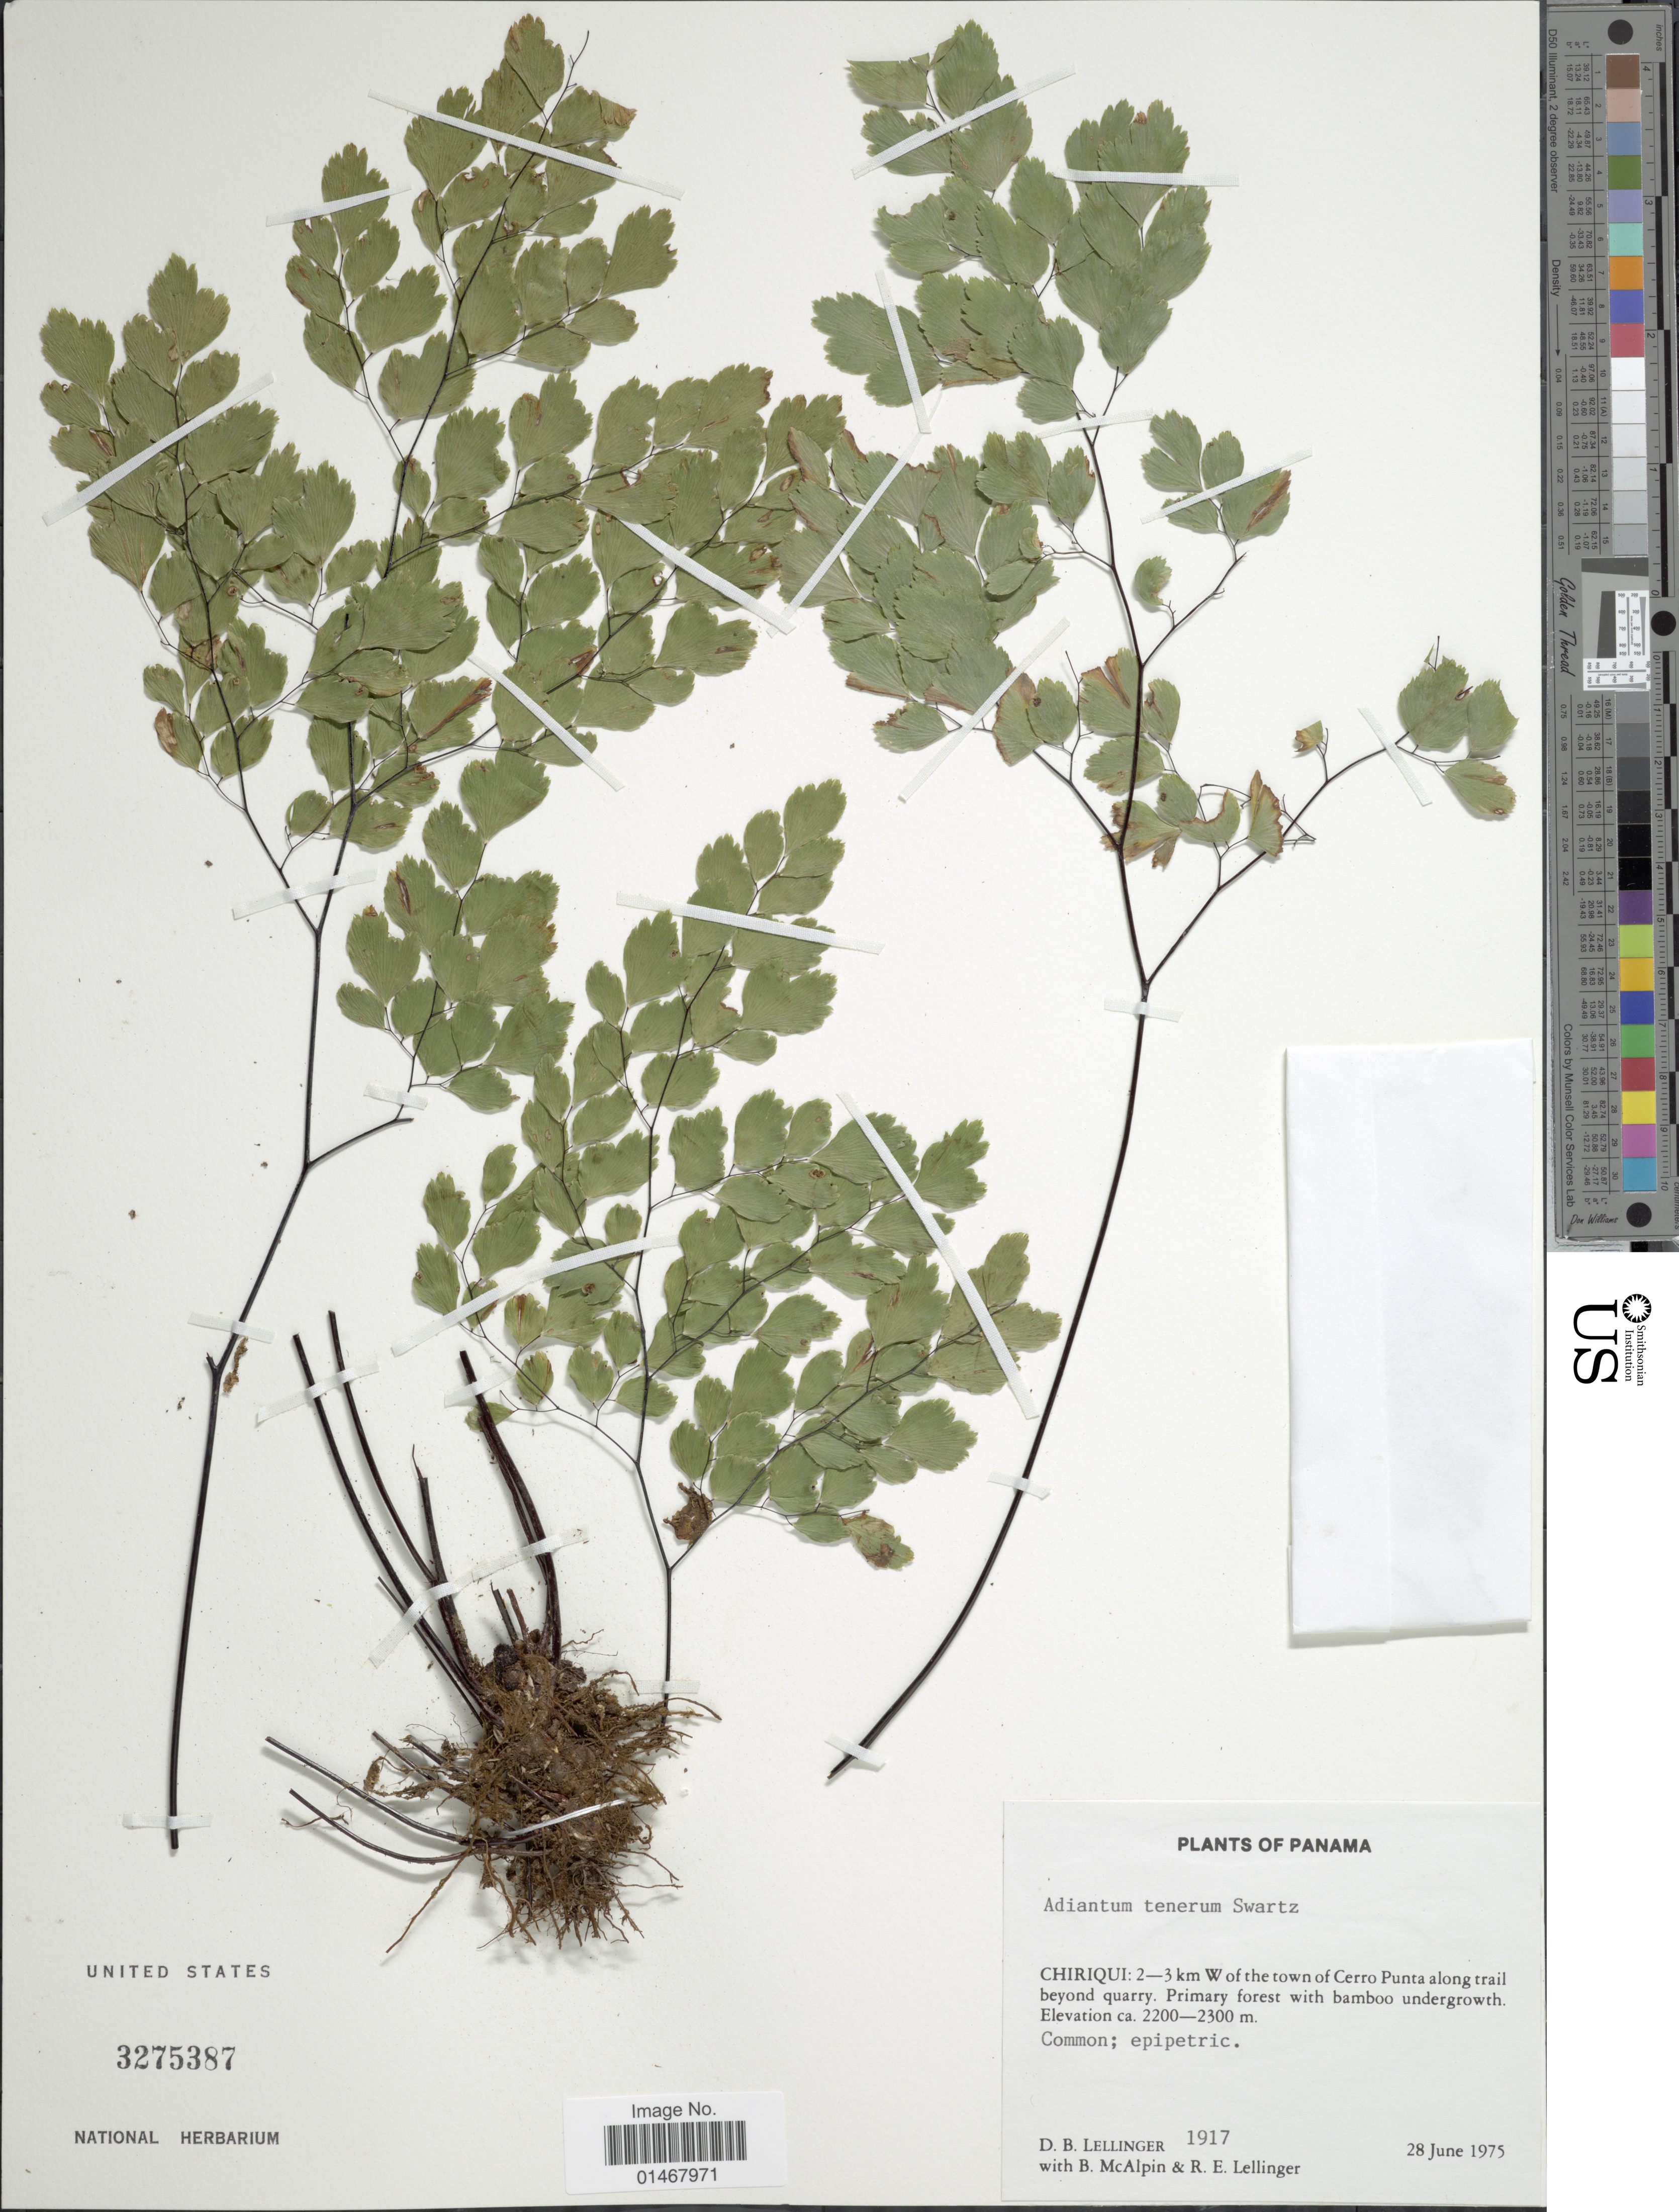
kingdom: Plantae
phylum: Tracheophyta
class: Polypodiopsida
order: Polypodiales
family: Pteridaceae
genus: Adiantum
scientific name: Adiantum tenerum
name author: Sw.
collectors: D. B. Lellinger, B. McAlpin & R. E. Lellinger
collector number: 1917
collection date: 1975-06-28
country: Panama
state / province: Chiriqui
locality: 2-3 km W of the town of Cerro Punta along trail beyond quarry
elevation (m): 2200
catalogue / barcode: US 3275387